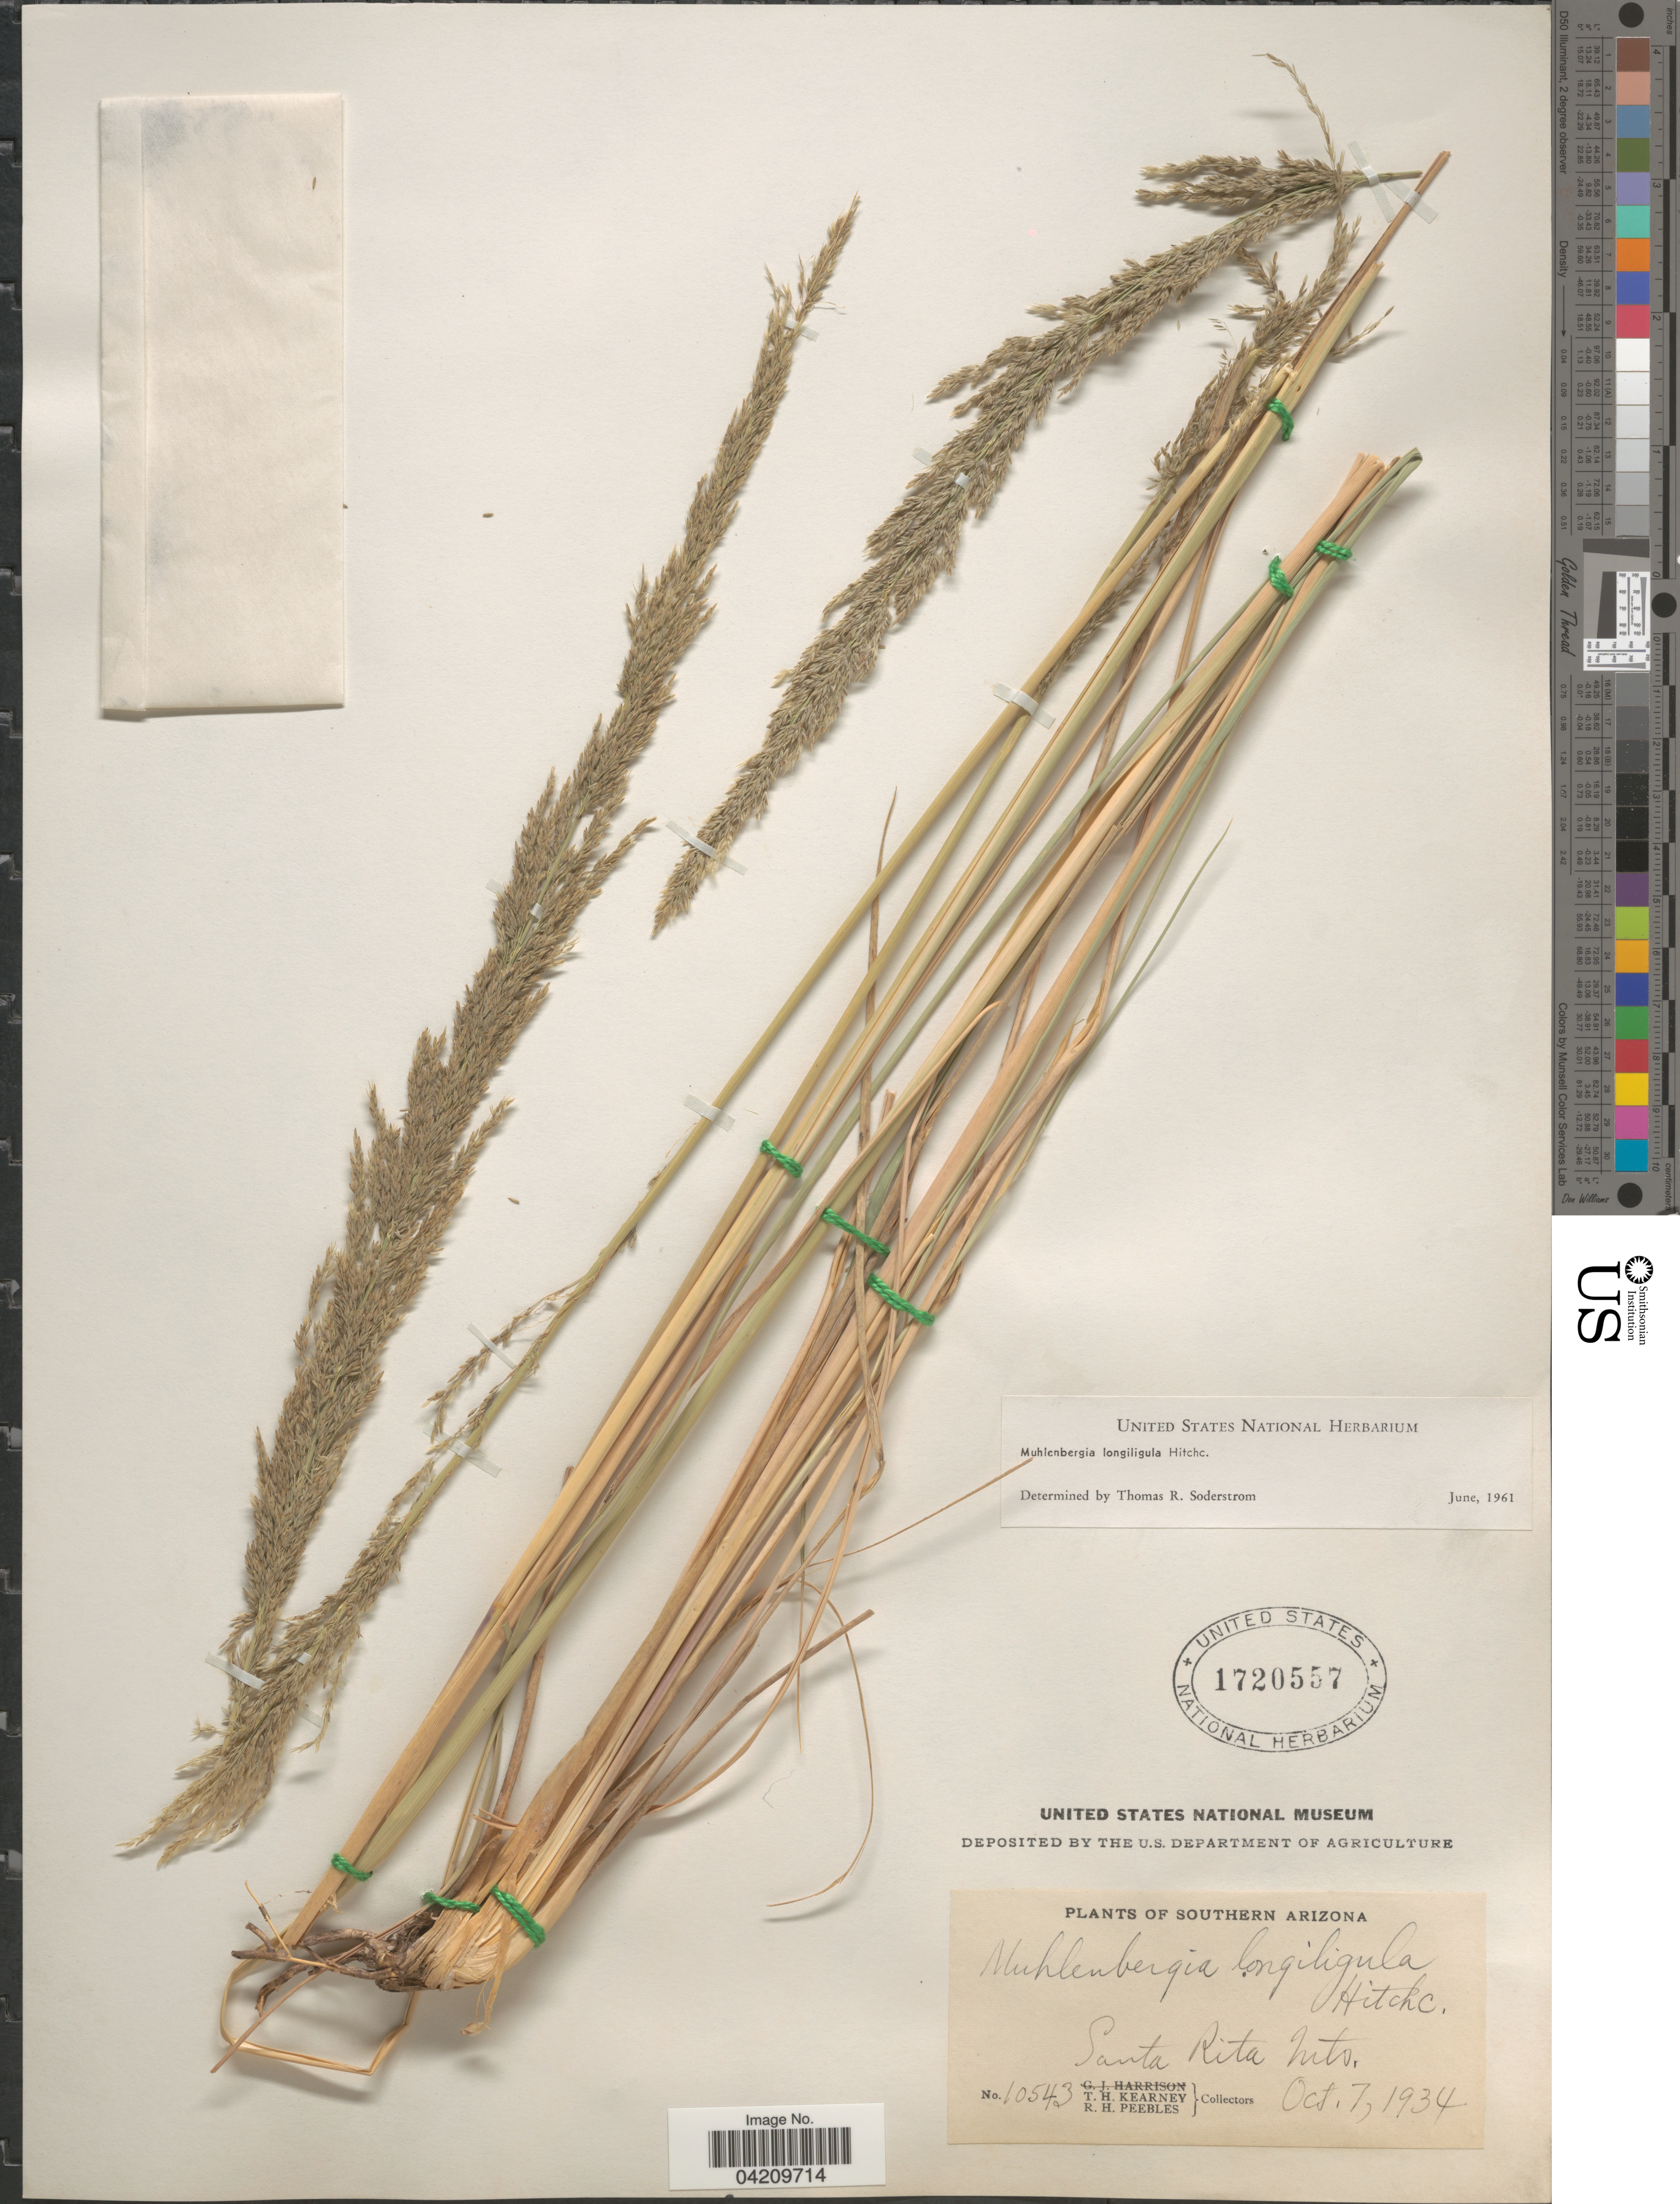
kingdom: Plantae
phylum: Tracheophyta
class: Liliopsida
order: Poales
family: Poaceae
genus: Muhlenbergia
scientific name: Muhlenbergia longiligula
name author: Hitchc.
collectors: T. H. Kearney & R. H. Peebles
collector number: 10543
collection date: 1934-10-07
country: United States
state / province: Arizona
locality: Southern Arizona. Santa Rita Mts.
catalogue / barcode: US 1720557